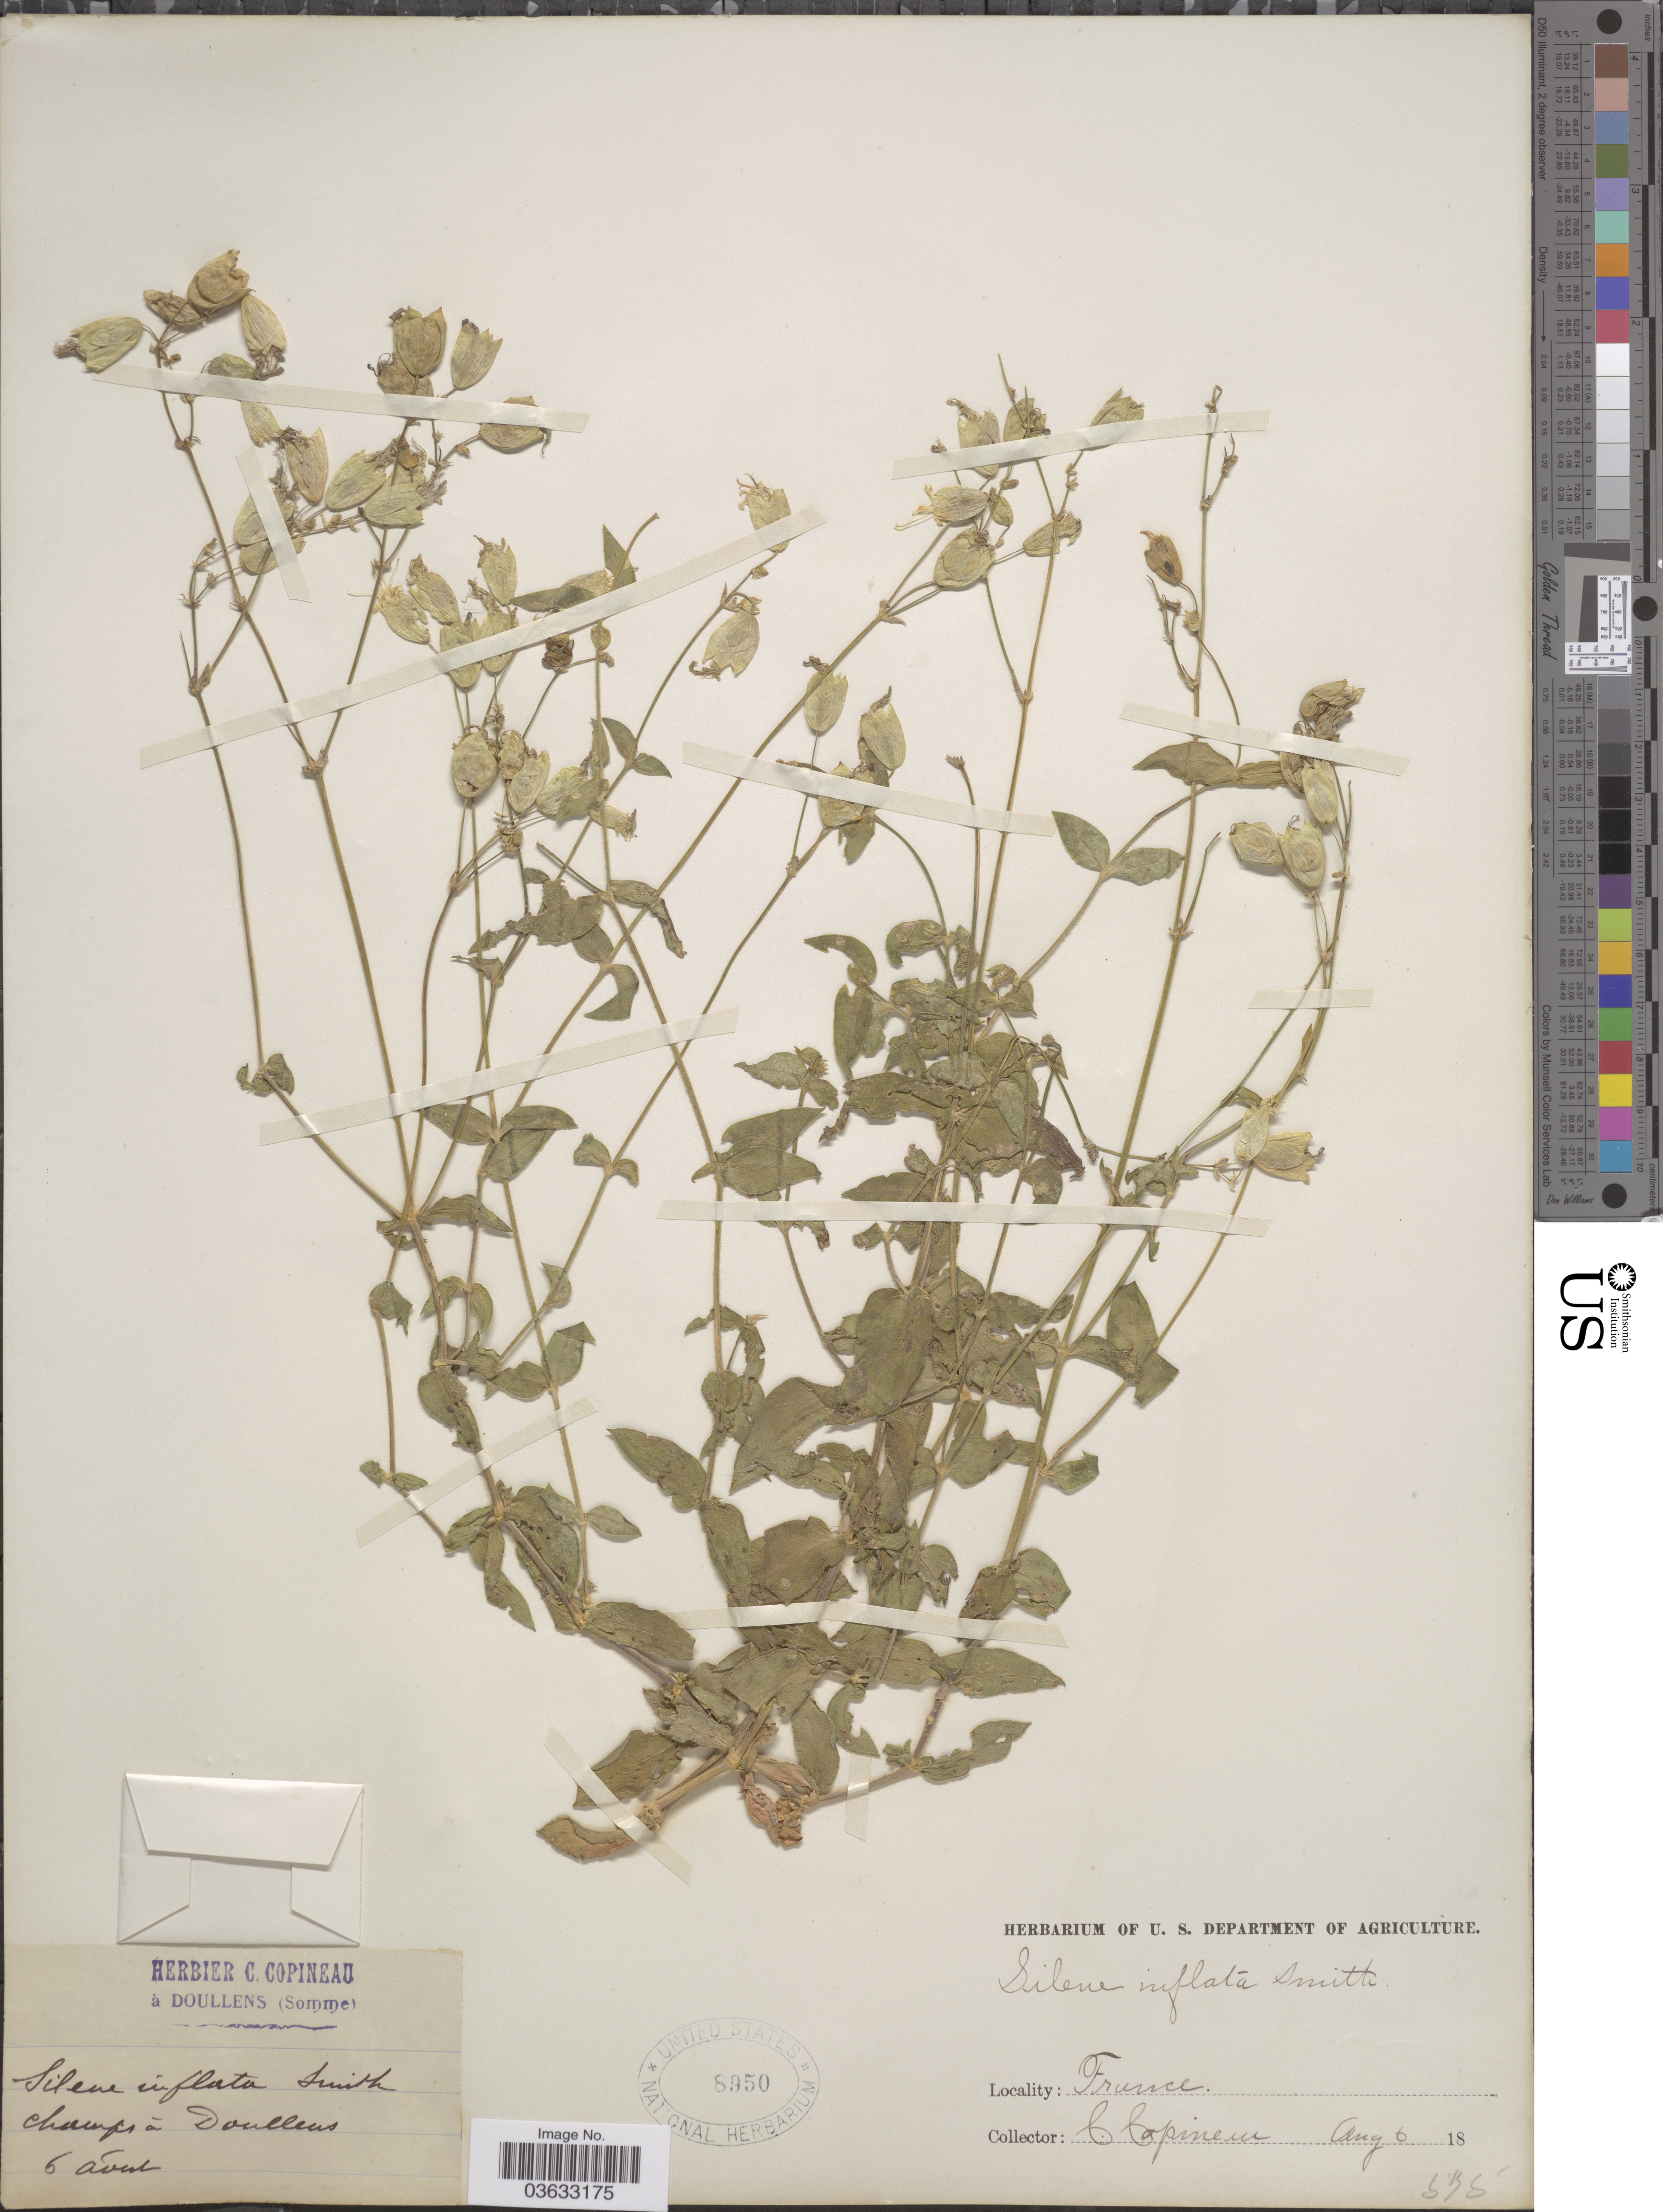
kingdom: Plantae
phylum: Tracheophyta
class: Magnoliopsida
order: Caryophyllales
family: Caryophyllaceae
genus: Silene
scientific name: Silene inflata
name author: Sm.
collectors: C. Copineau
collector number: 575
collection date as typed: Aug 6 18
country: France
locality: Champs á Doullens.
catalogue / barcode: US 8950